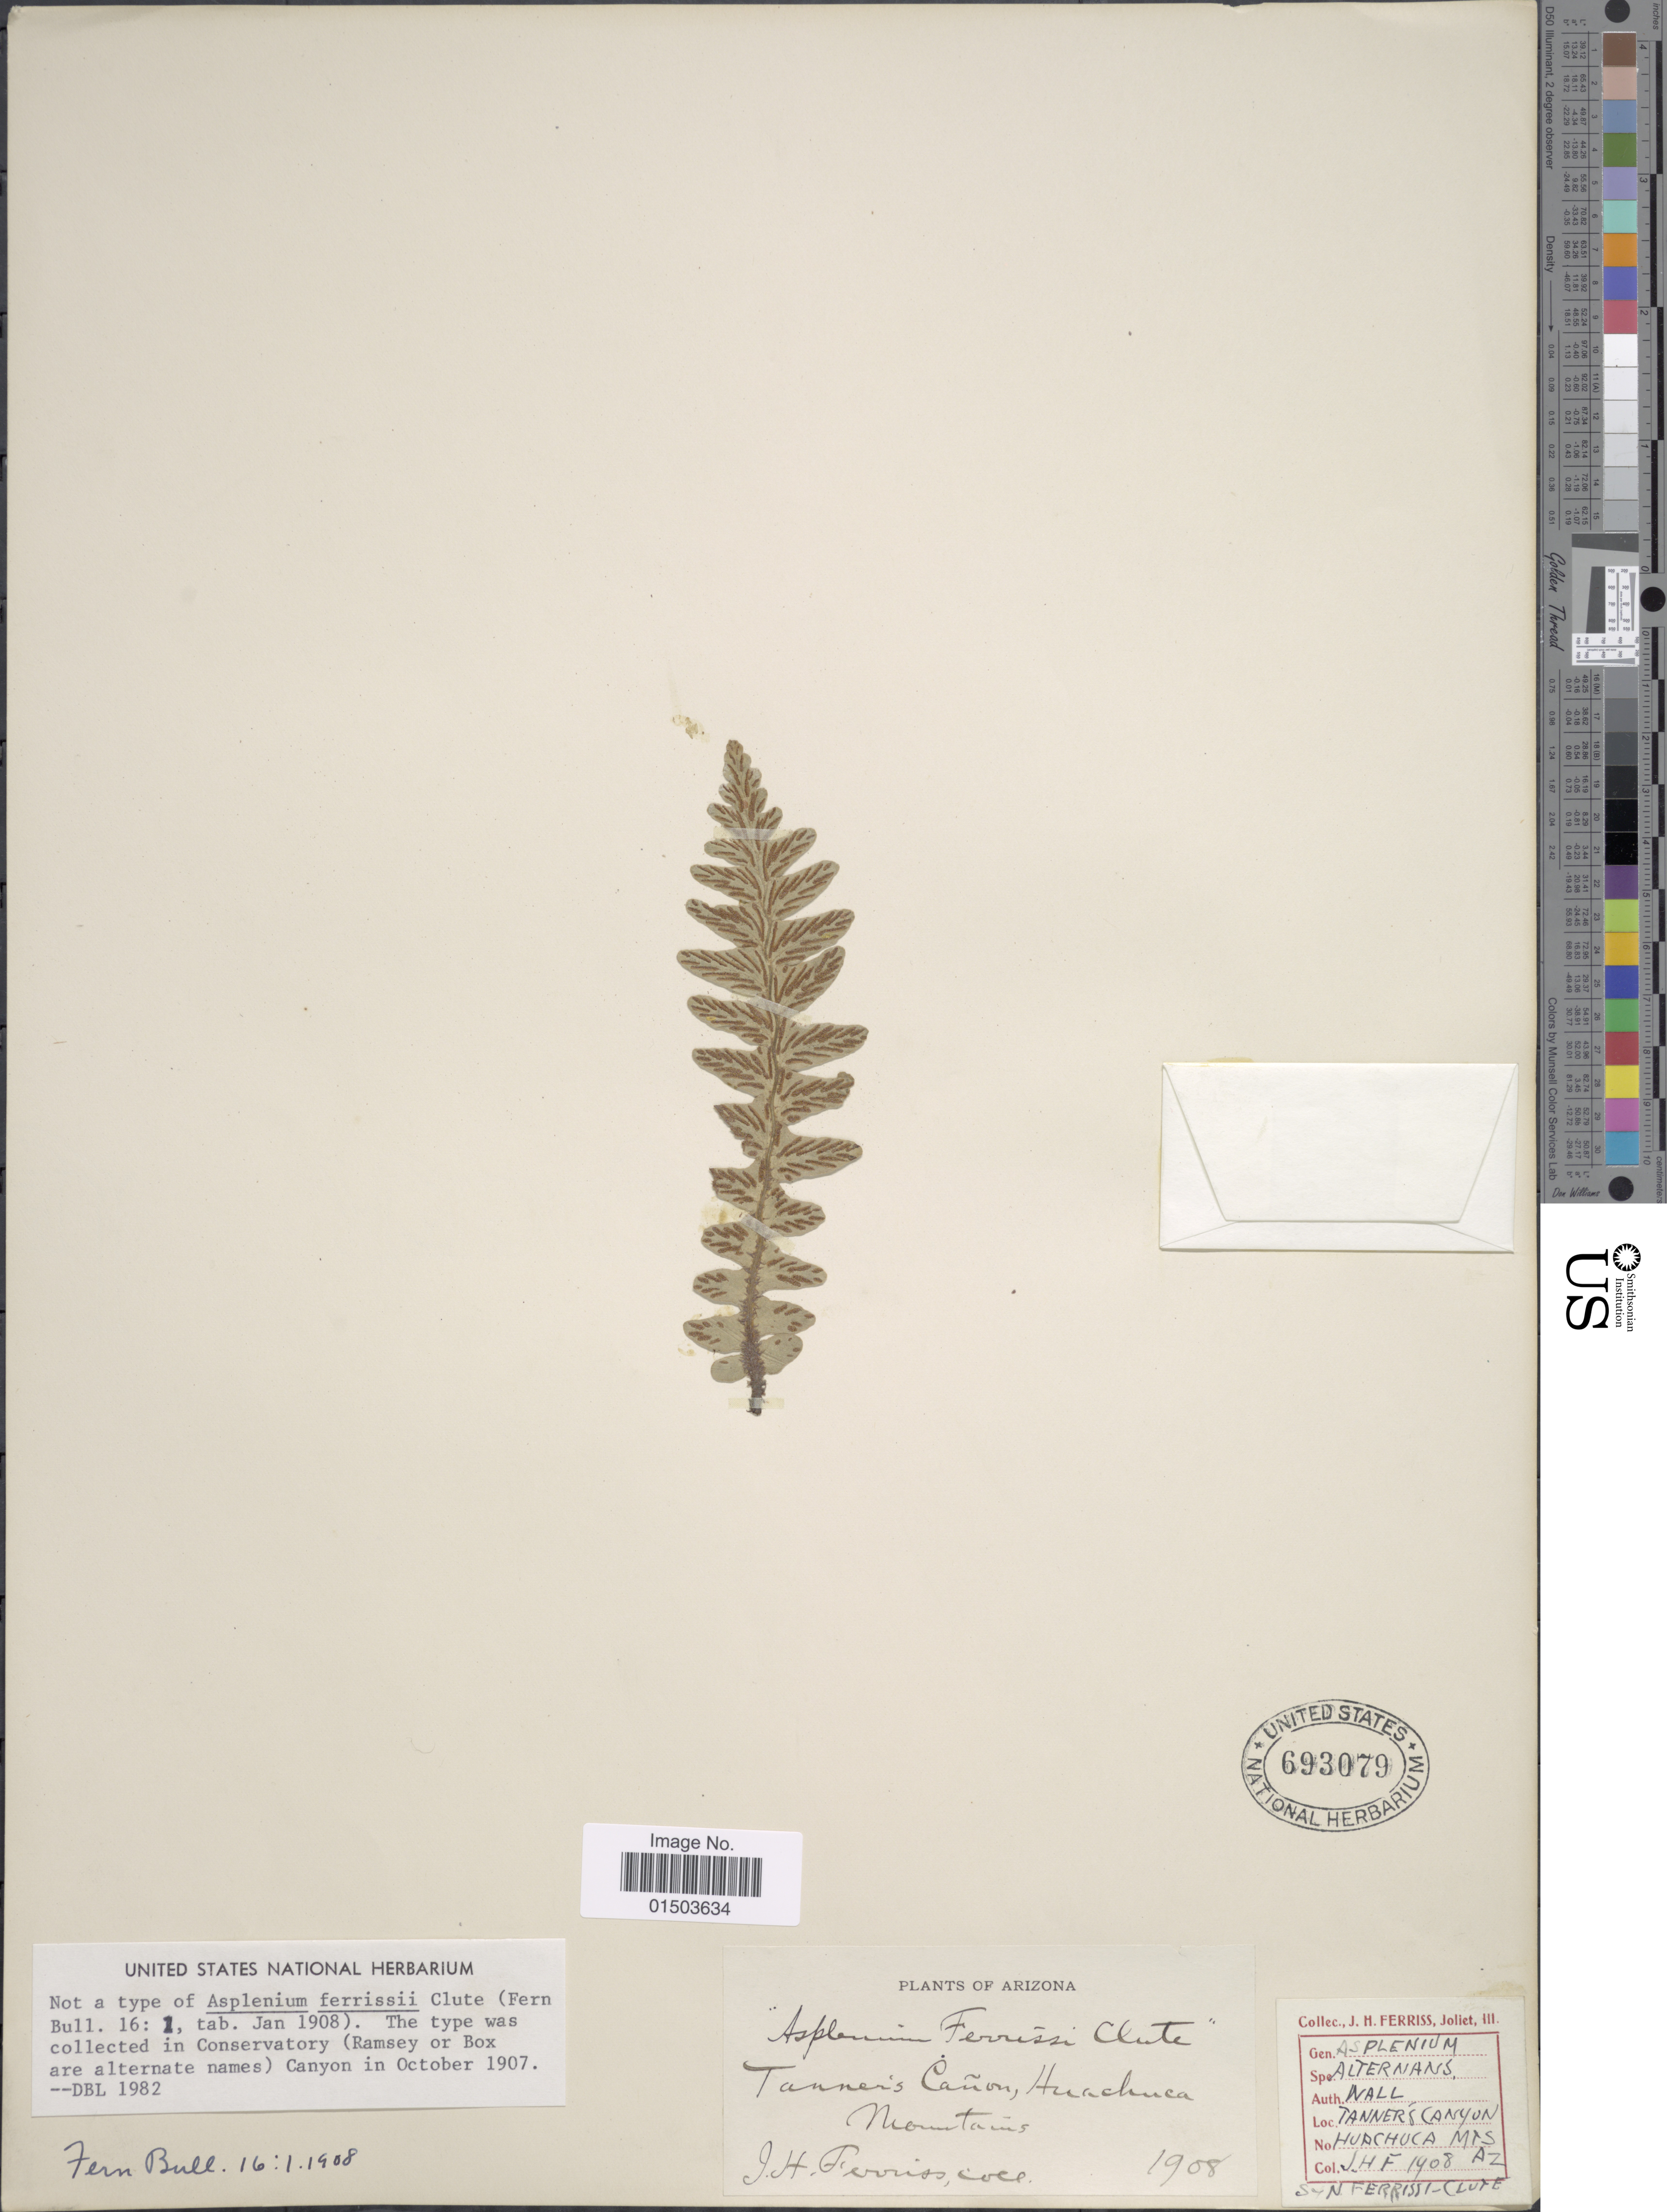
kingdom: Plantae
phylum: Tracheophyta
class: Polypodiopsida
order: Polypodiales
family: Aspleniaceae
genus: Asplenium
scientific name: Asplenium dalhousiae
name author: Hook.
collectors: J. Ferriss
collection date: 1908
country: United States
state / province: Arizona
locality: Arizona, Tanner's Canon, Huachuca Mountains.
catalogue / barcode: US 693079